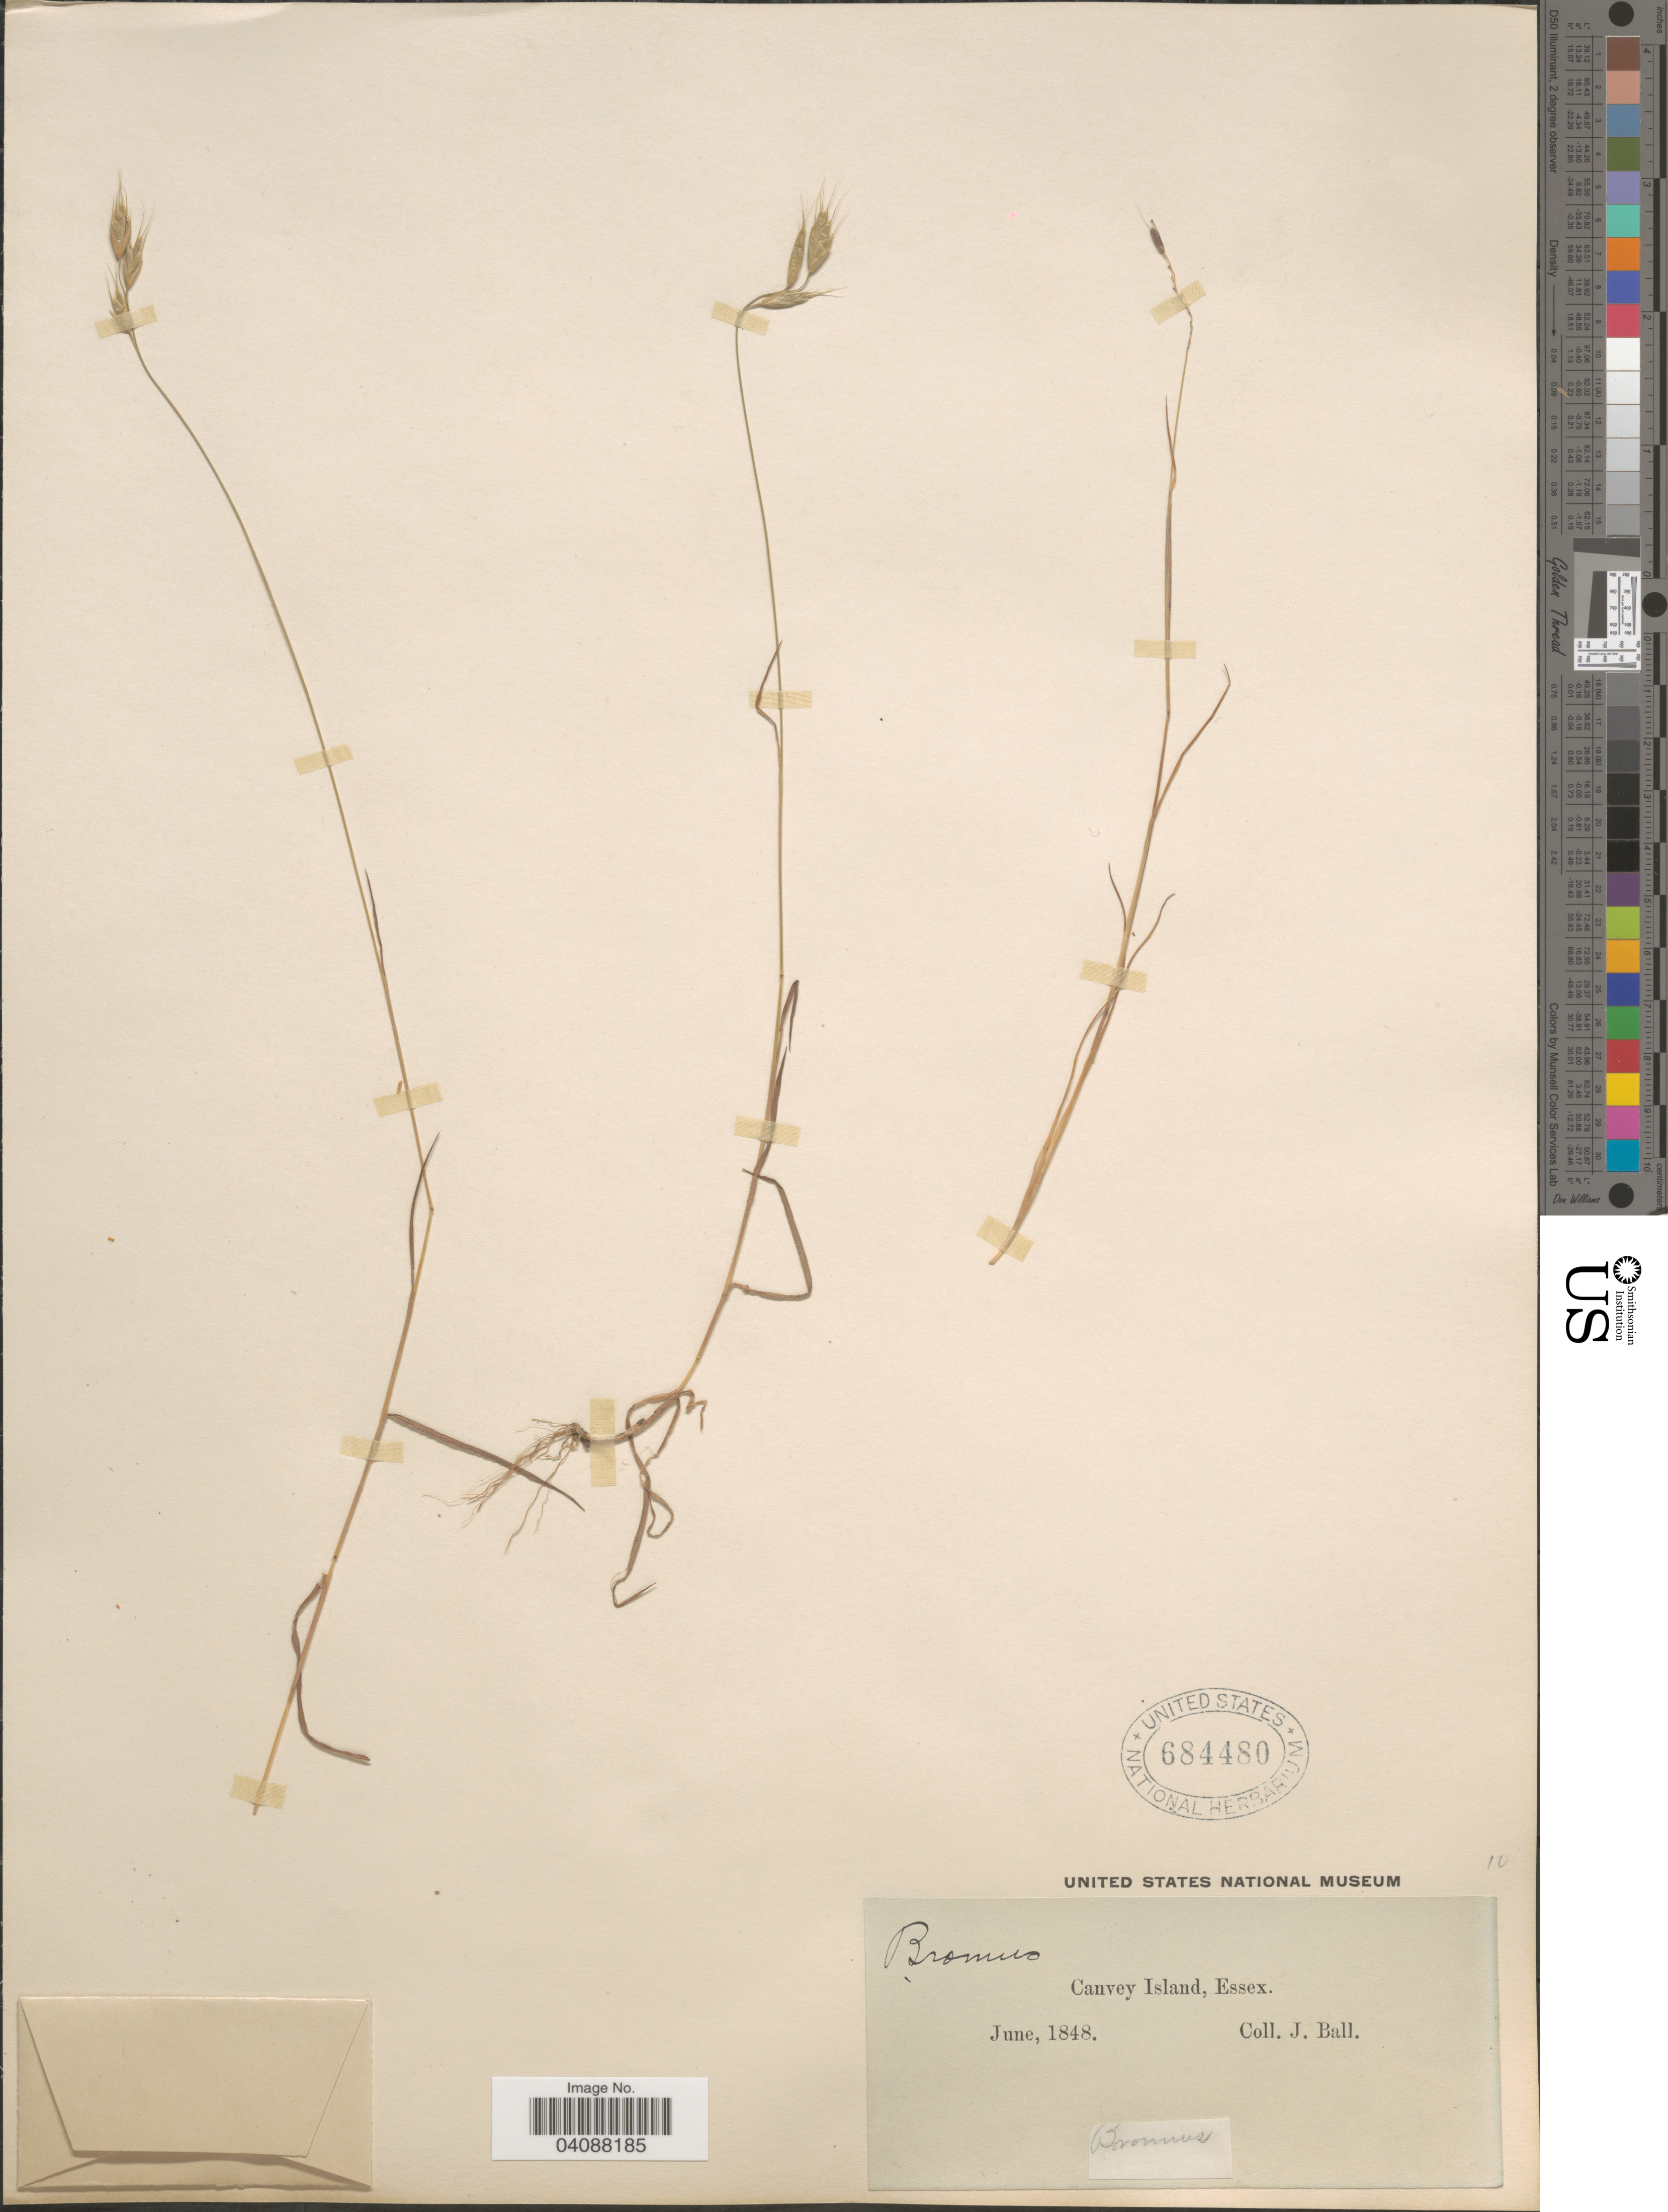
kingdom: Plantae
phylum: Tracheophyta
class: Liliopsida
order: Poales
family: Poaceae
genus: Bromus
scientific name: Bromus lepidus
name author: Holmberg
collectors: J. Ball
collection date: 1848-06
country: United Kingdom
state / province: England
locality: Canvey Island, Essex.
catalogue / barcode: US 684480